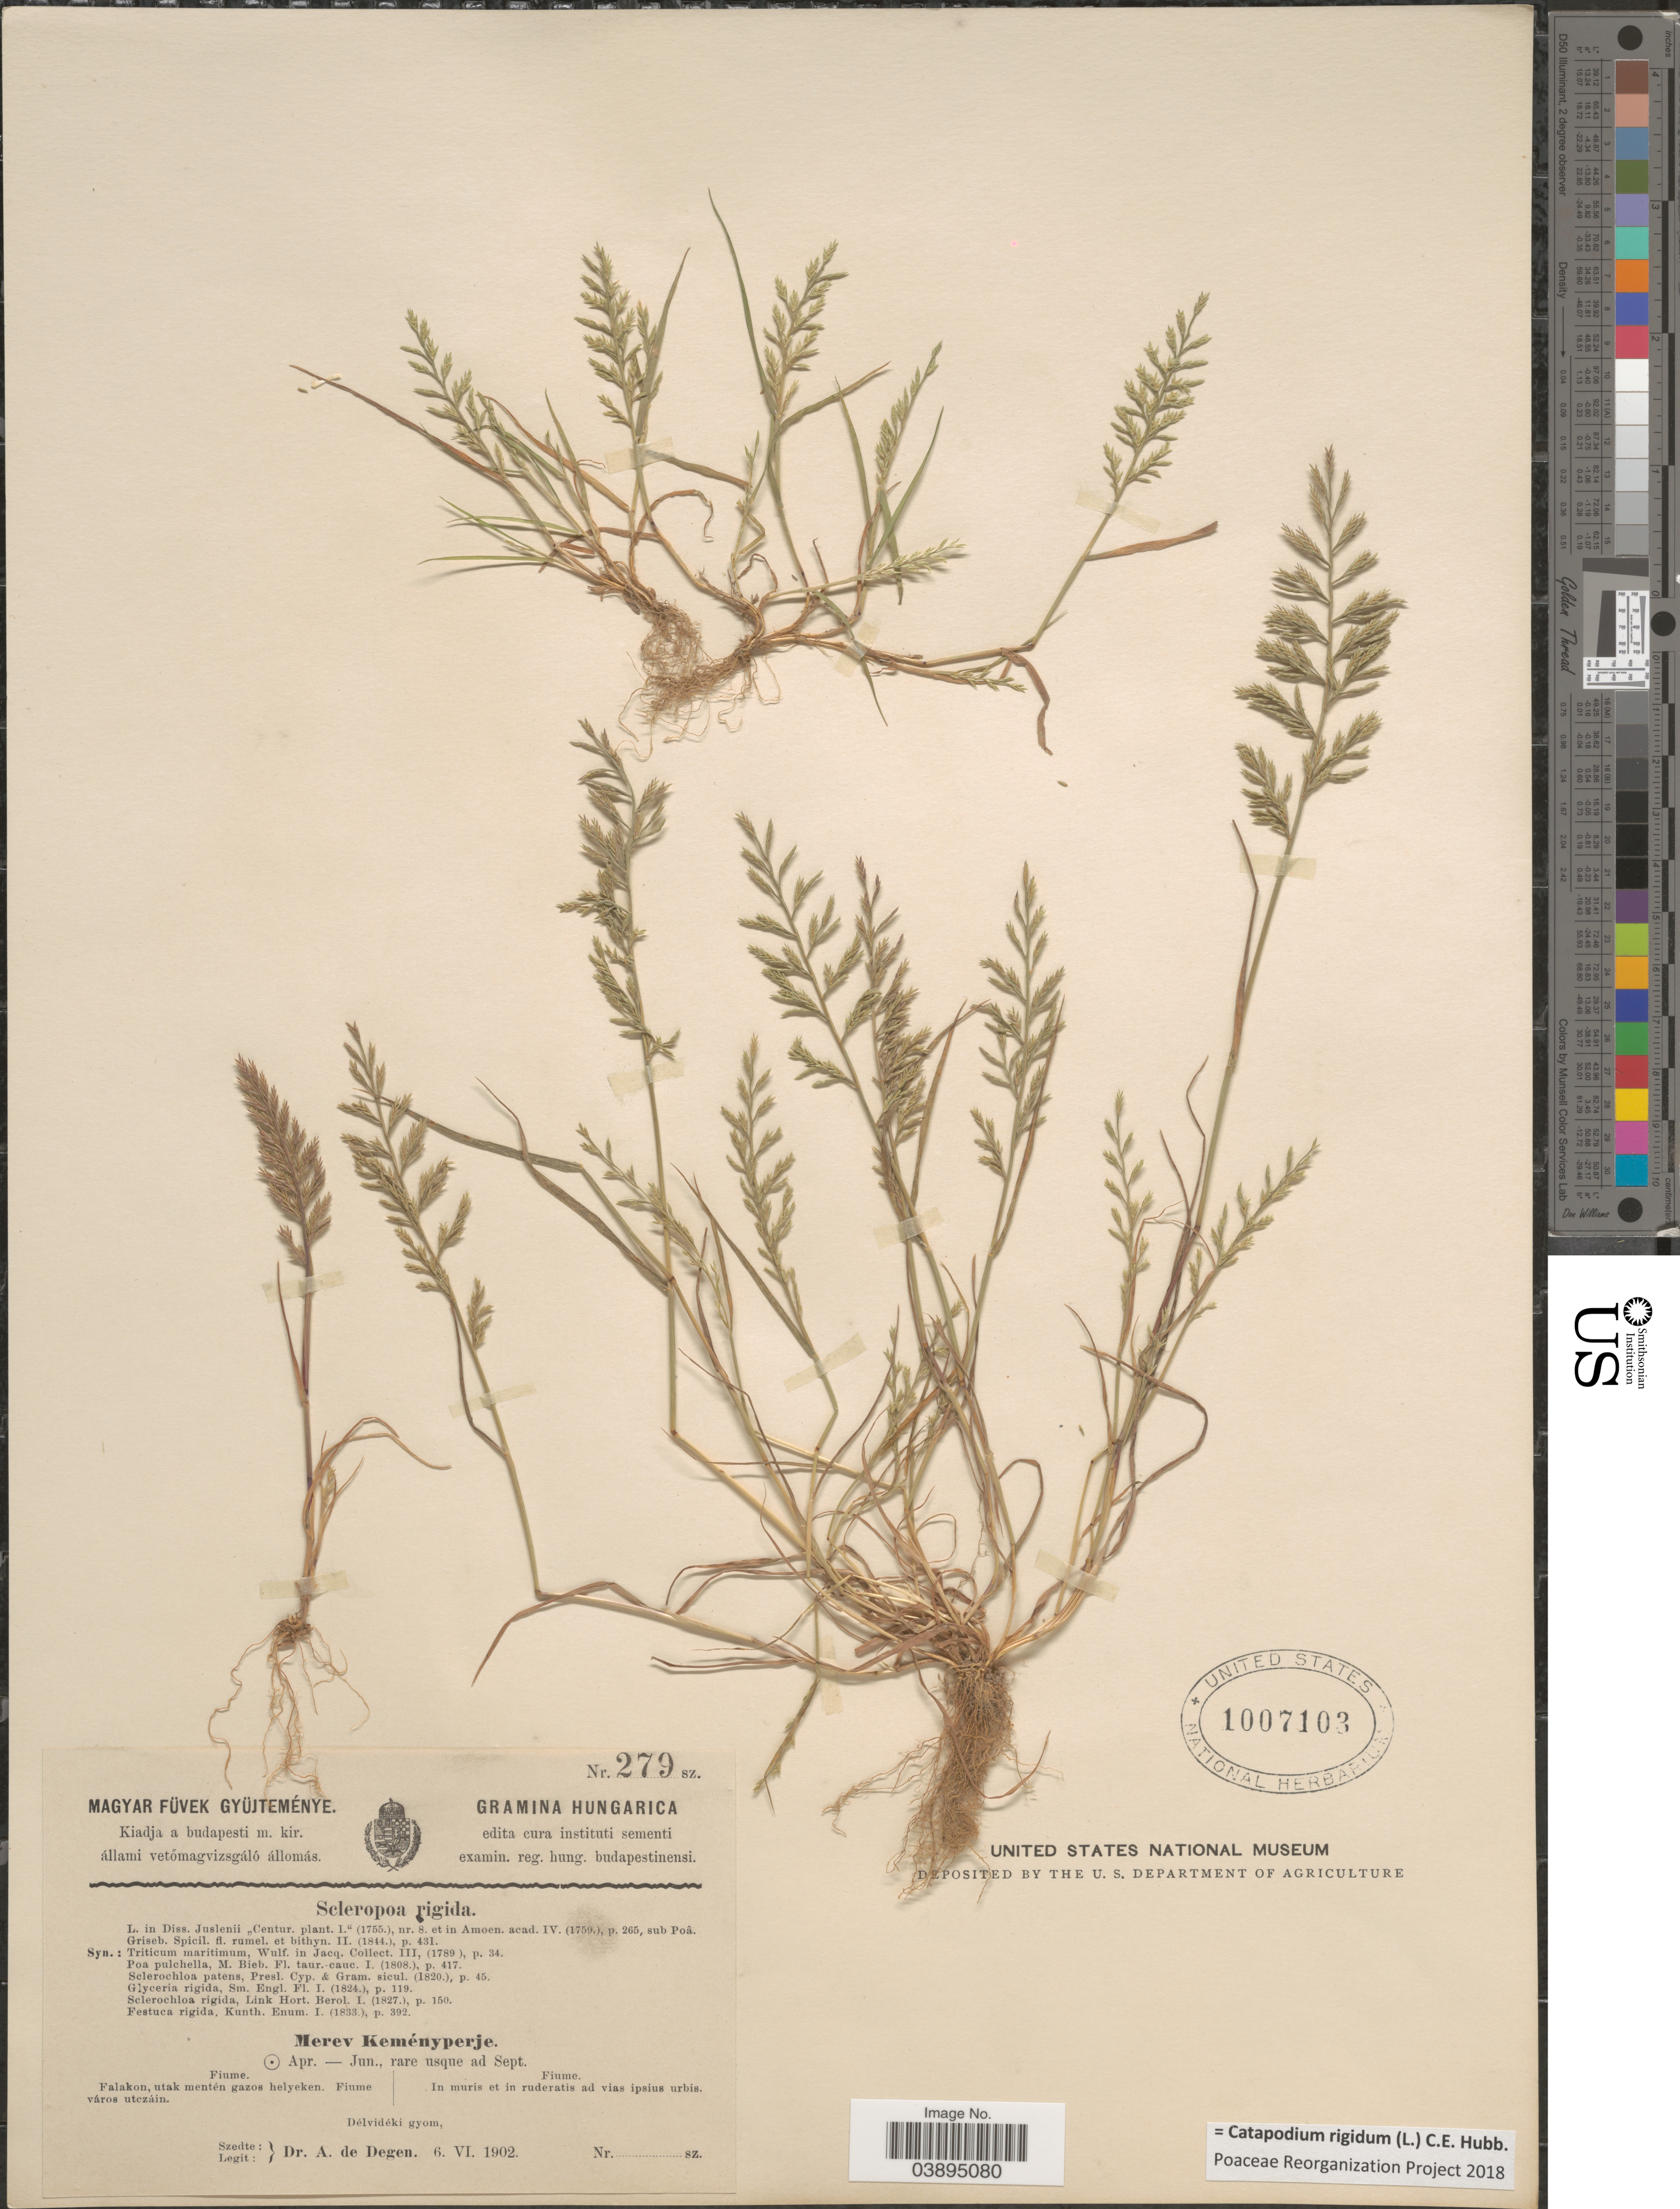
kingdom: Plantae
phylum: Tracheophyta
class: Liliopsida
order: Poales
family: Poaceae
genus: Catapodium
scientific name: Catapodium rigidum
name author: (L.) C.E. Hubb.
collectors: A. Degen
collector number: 279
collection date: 1902-06-06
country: Hungary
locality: Hungarica. Fiume. In muris et in ruderatis ad vias ipsius urbis.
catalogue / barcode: US 1007103